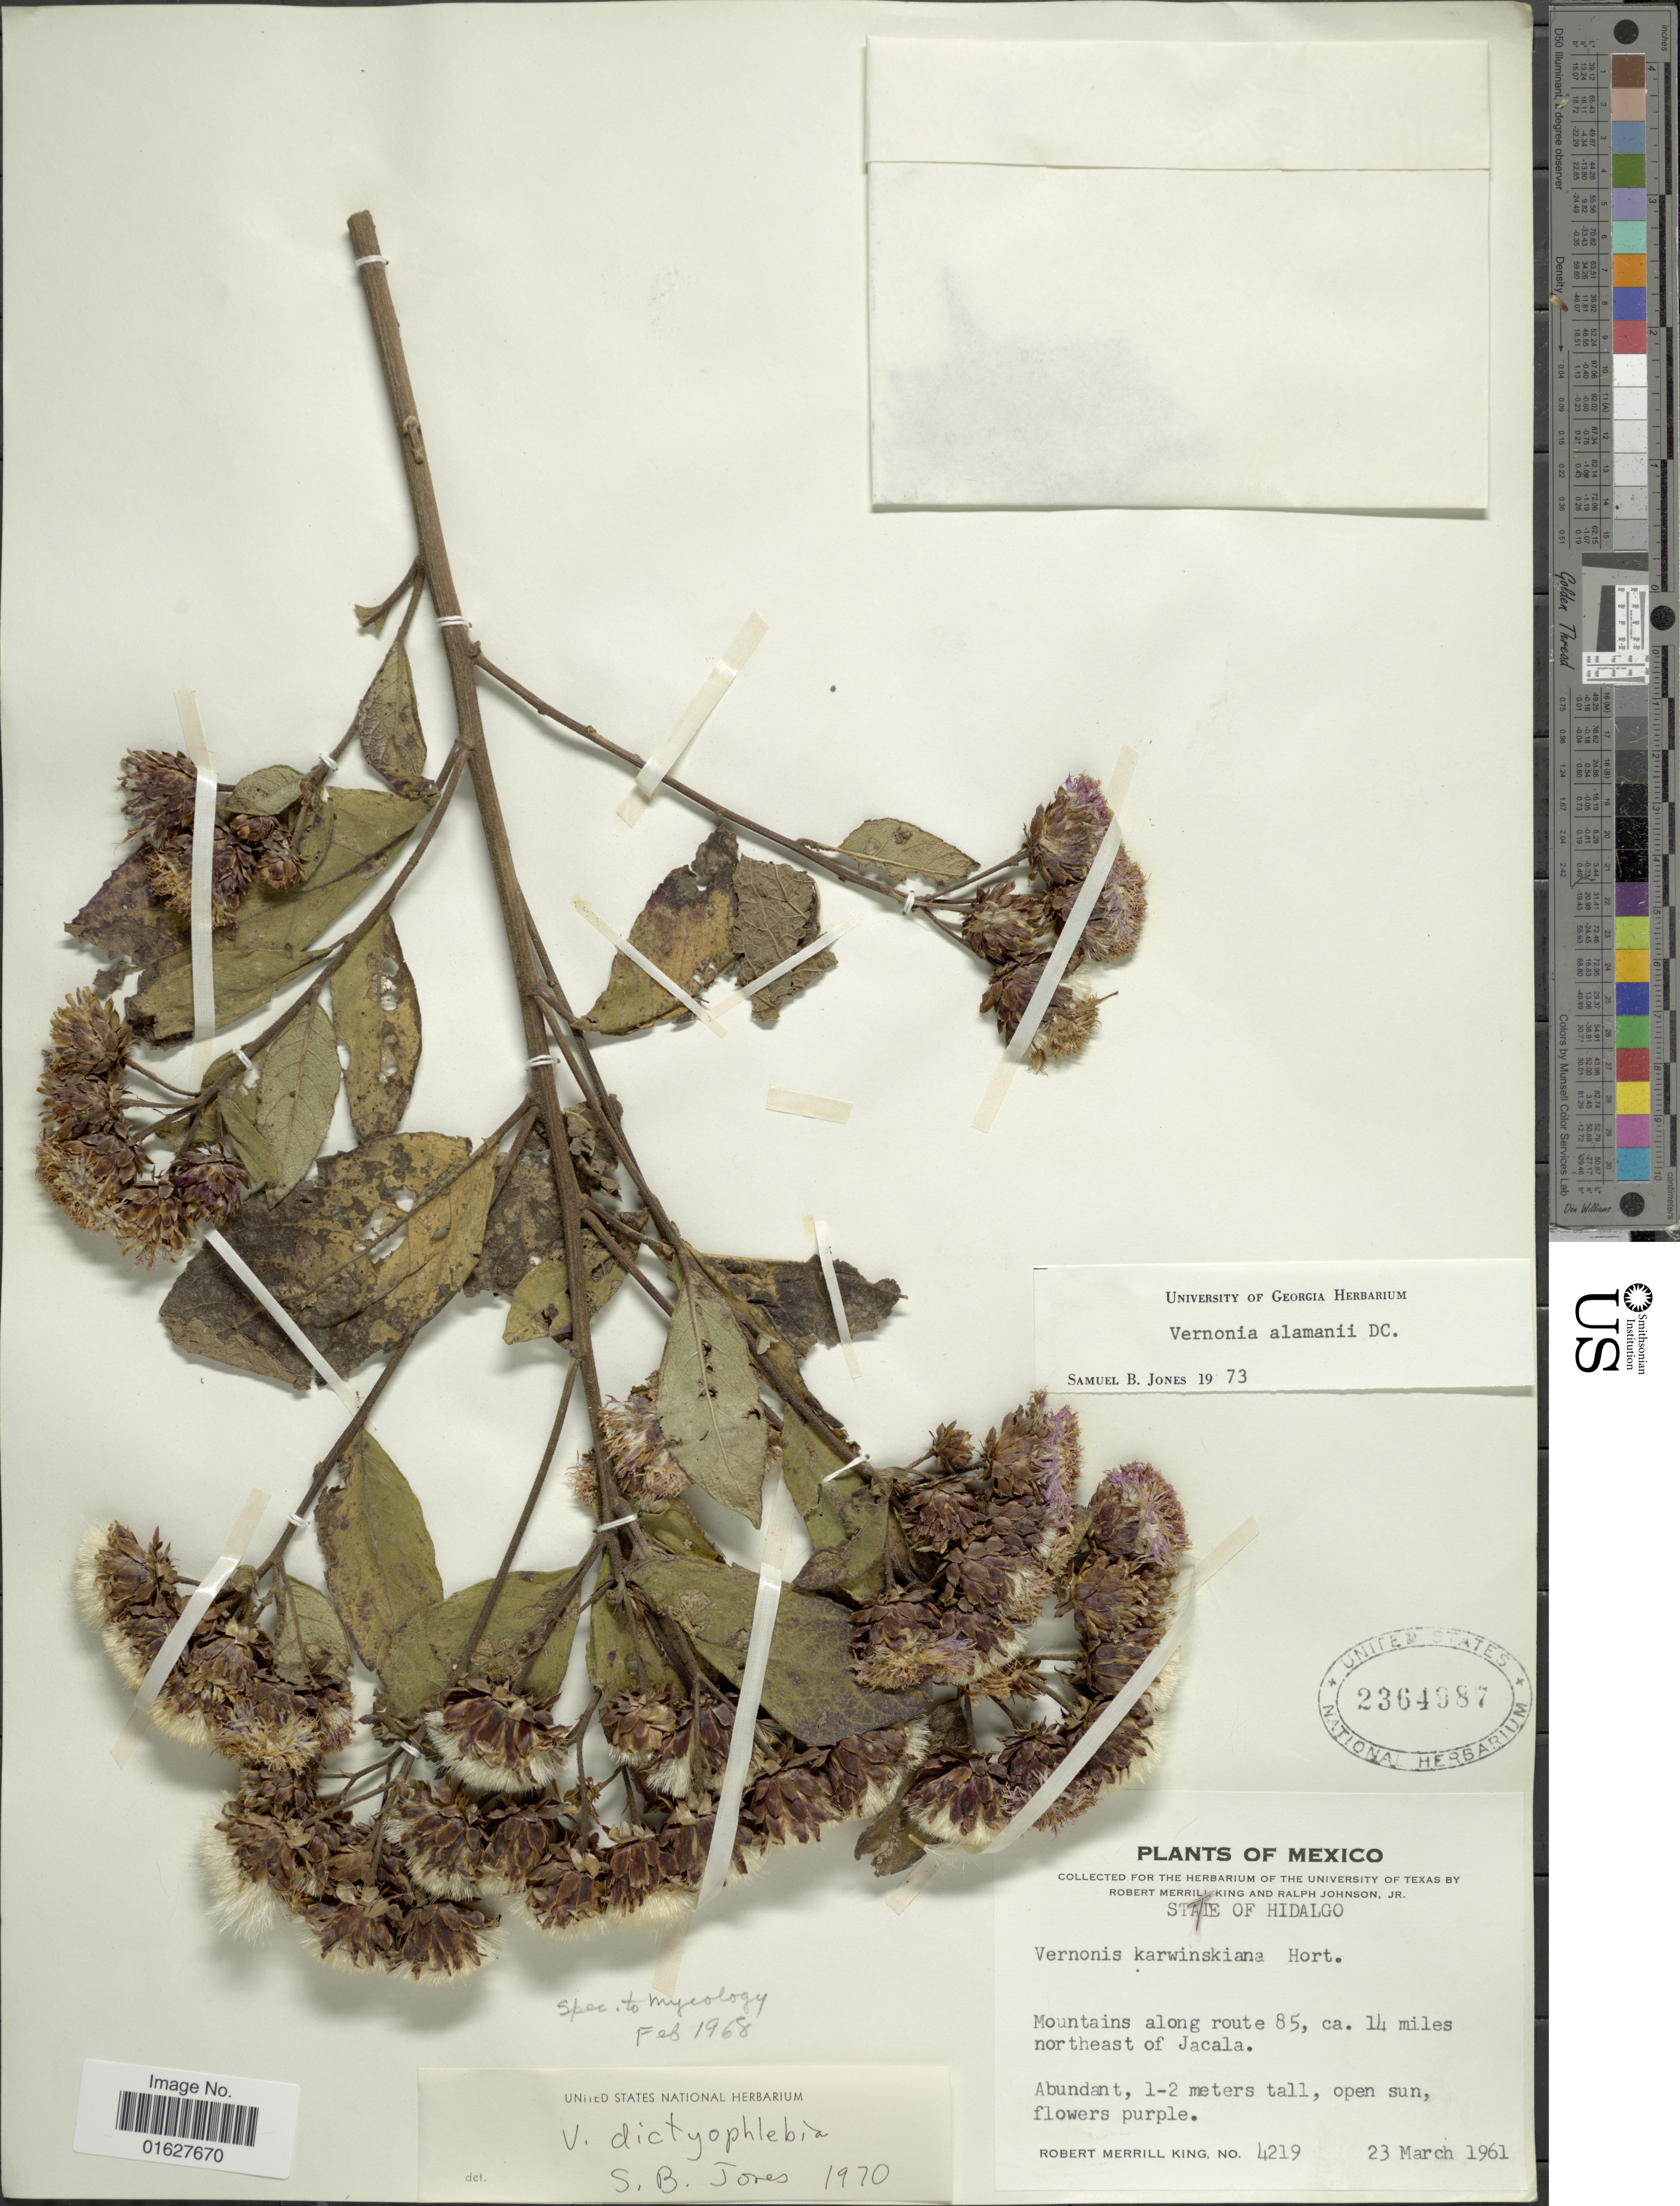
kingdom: Plantae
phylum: Tracheophyta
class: Magnoliopsida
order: Asterales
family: Asteraceae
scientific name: Vickianthus alamanii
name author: (DC.) H. Rob.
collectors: R. M. King & R. Johnson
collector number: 4219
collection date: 1961-03-23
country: Mexico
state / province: Hidalgo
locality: México. State of Hidalgo. Mountains along route 85, ca. 14 miles northeast of Jacala.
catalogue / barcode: US 2364987